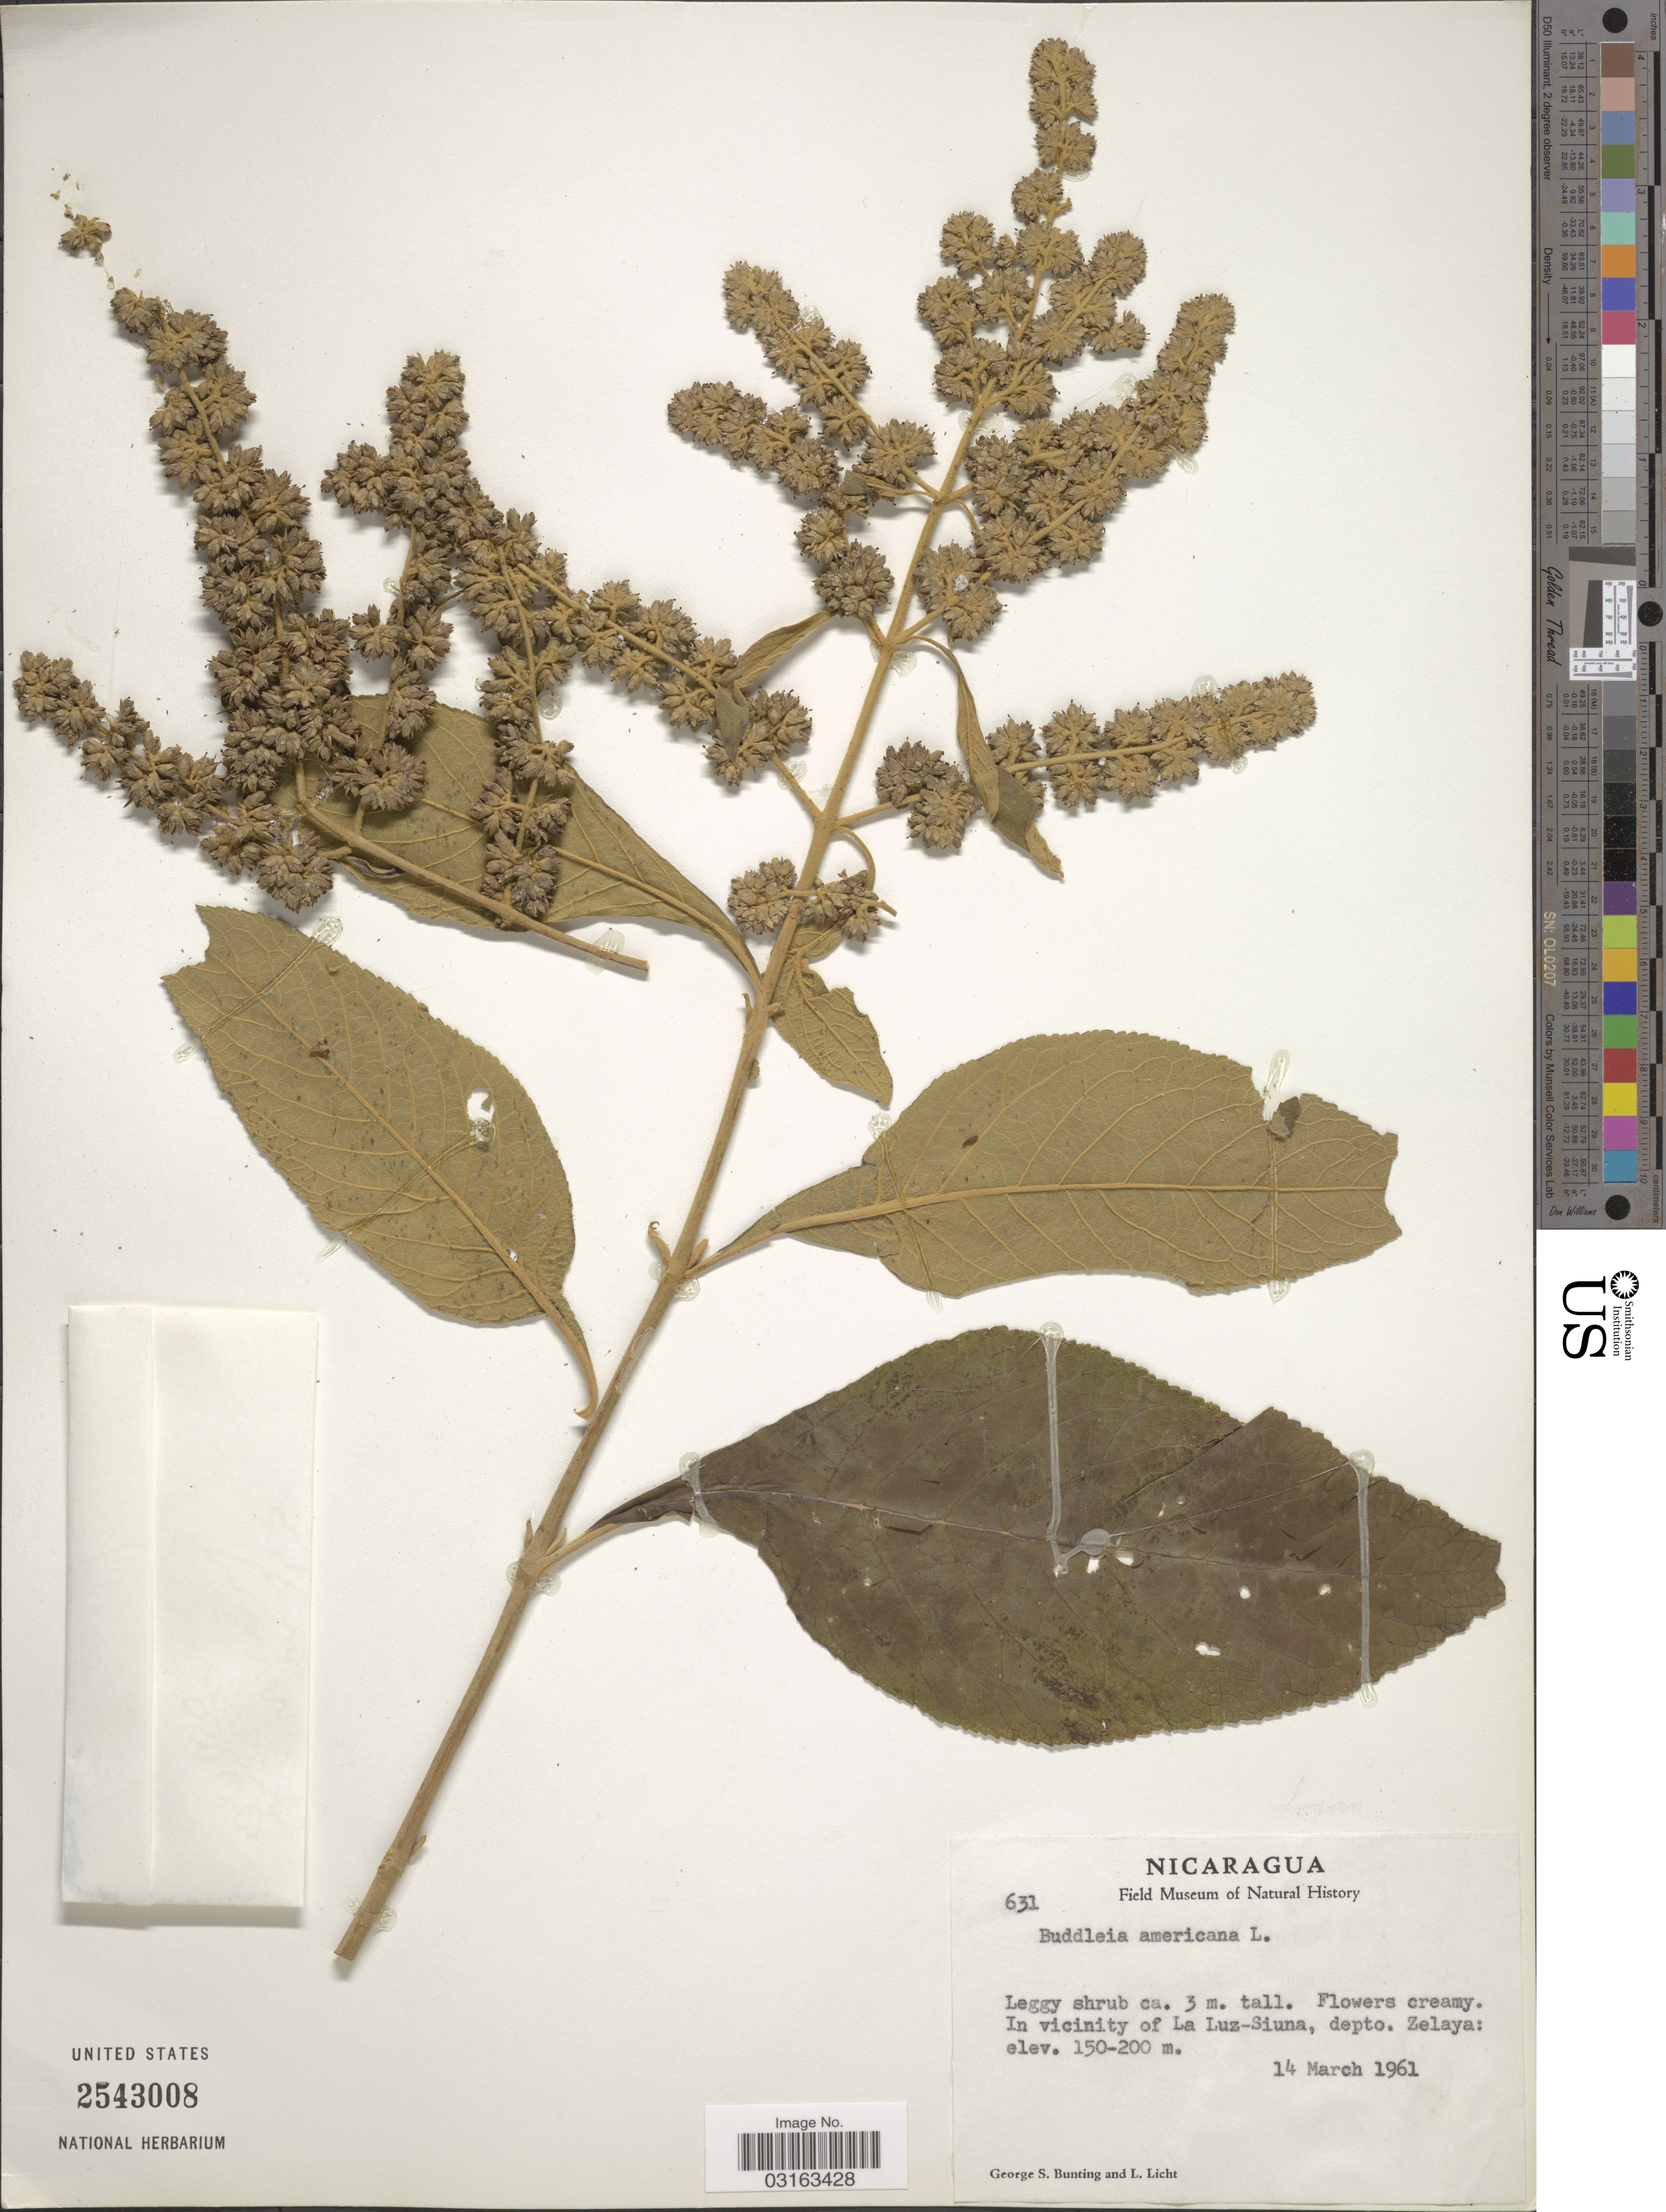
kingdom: Plantae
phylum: Tracheophyta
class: Magnoliopsida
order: Lamiales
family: Scrophulariaceae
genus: Buddleja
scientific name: Buddleja americana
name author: L.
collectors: G. S. Bunting & L. Licht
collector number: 631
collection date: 1961-03-14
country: Nicaragua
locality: In vicinity of La Luz-Siuna, depto. Zelaya.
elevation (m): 150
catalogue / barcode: US 2543008